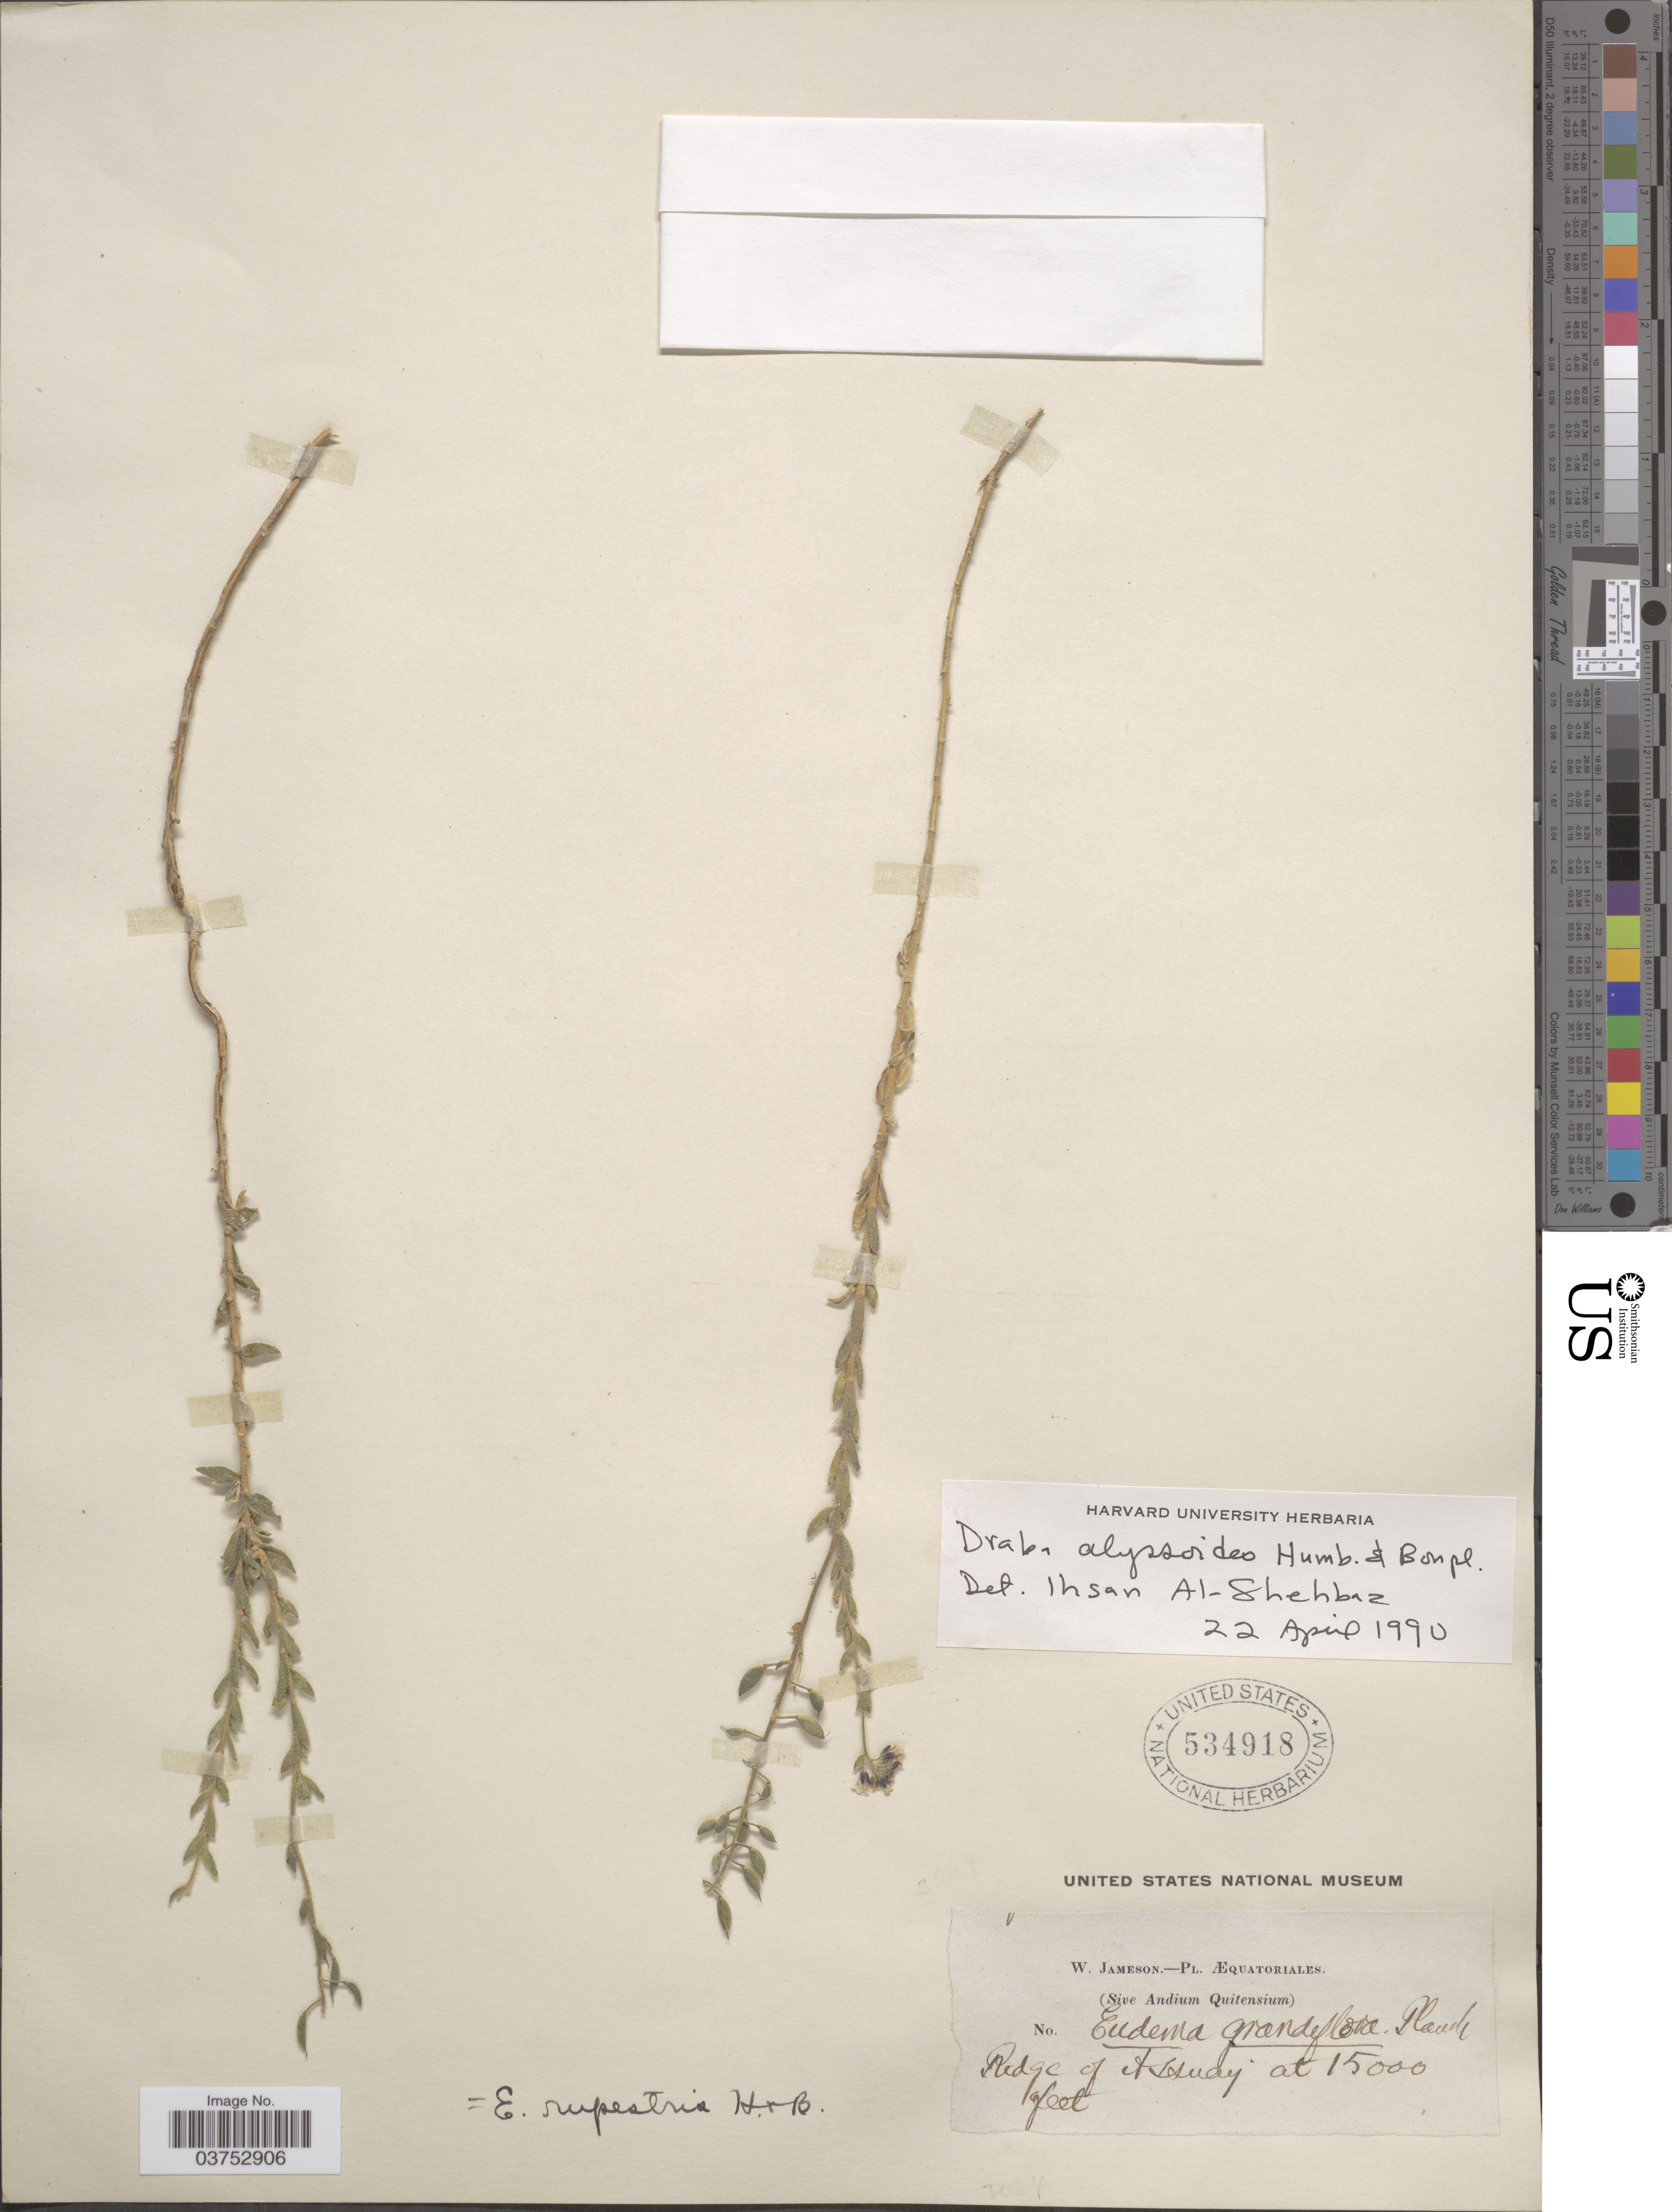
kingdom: Plantae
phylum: Tracheophyta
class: Magnoliopsida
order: Brassicales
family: Brassicaceae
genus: Draba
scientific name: Draba alyssoides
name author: Humb. & Bonpl. ex DC.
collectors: W. Jameson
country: Ecuador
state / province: Azuay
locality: Æquatoriales (Sive Andium Quitensium). Ridge of Azzuay.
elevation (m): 4572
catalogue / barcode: US 534918